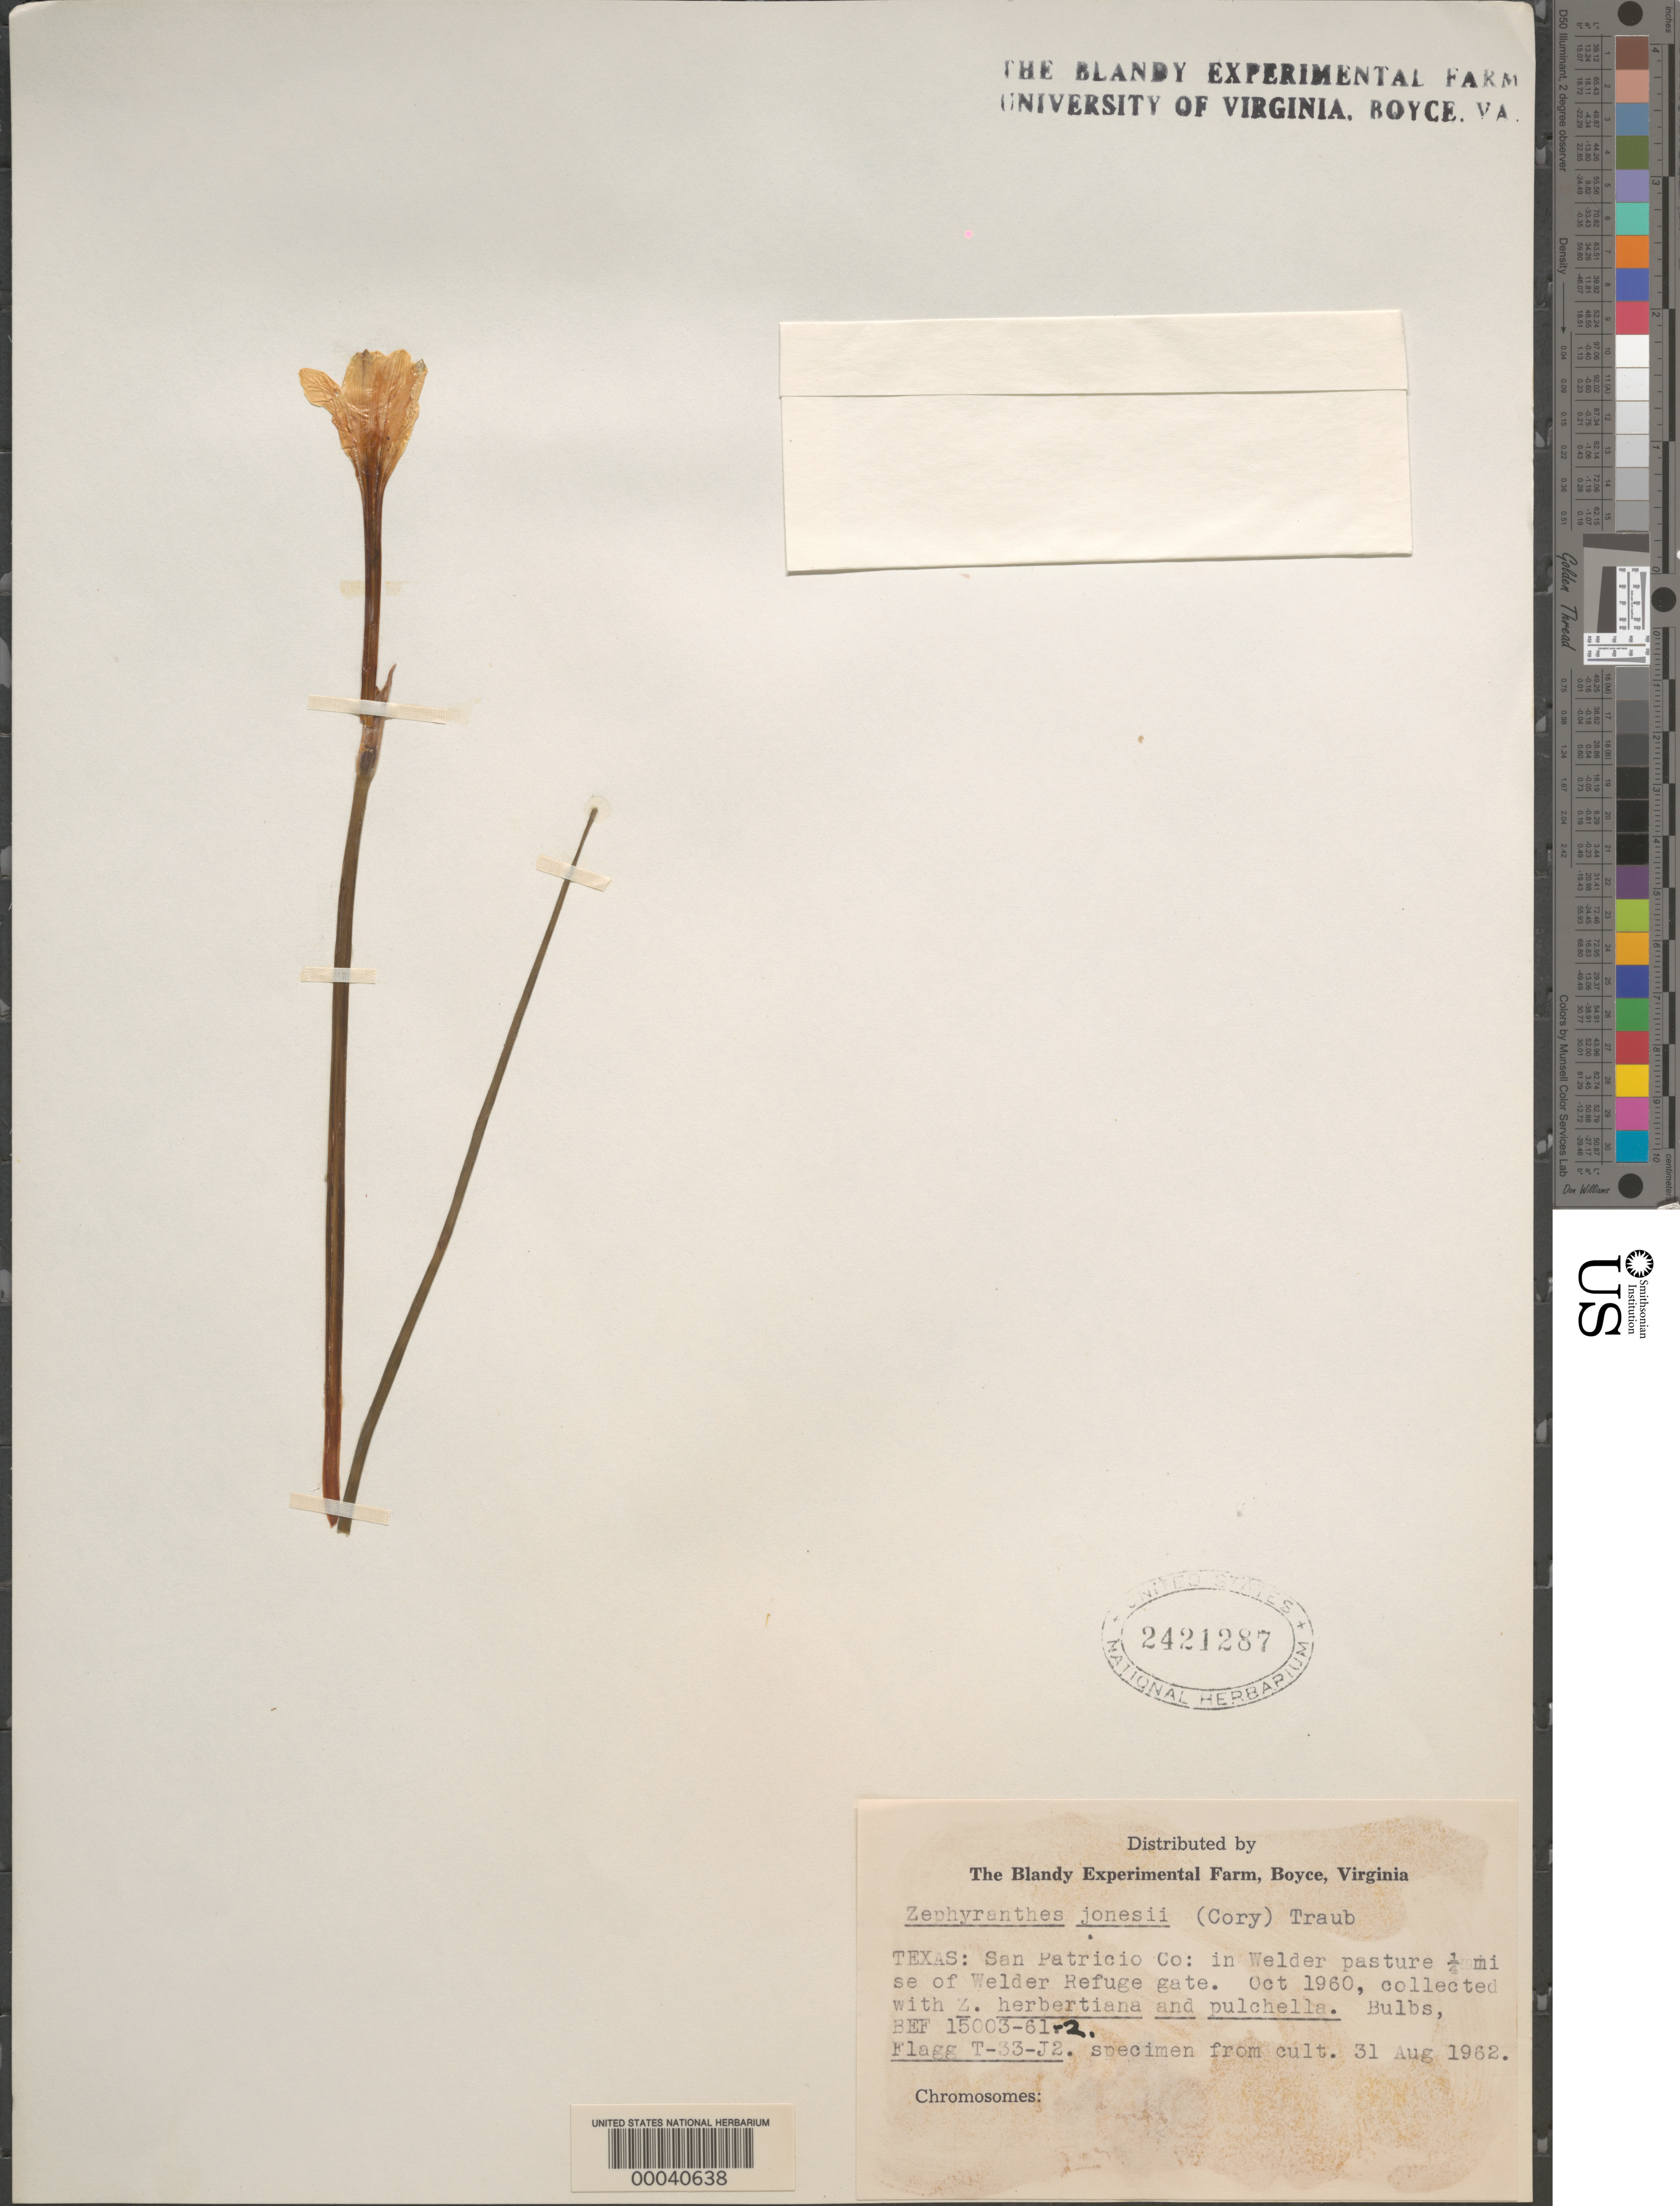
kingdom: Plantae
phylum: Tracheophyta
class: Liliopsida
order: Asparagales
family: Amaryllidaceae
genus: Zephyranthes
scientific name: Zephyranthes jonesii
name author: (Cory) Traub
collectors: R. O. Flagg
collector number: T-33-j2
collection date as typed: Oct 1960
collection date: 1960-10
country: United States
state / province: Texas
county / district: San Patricio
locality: In welder pasture, 0.25 mi. se of welder refuge gate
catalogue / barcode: US 2421287